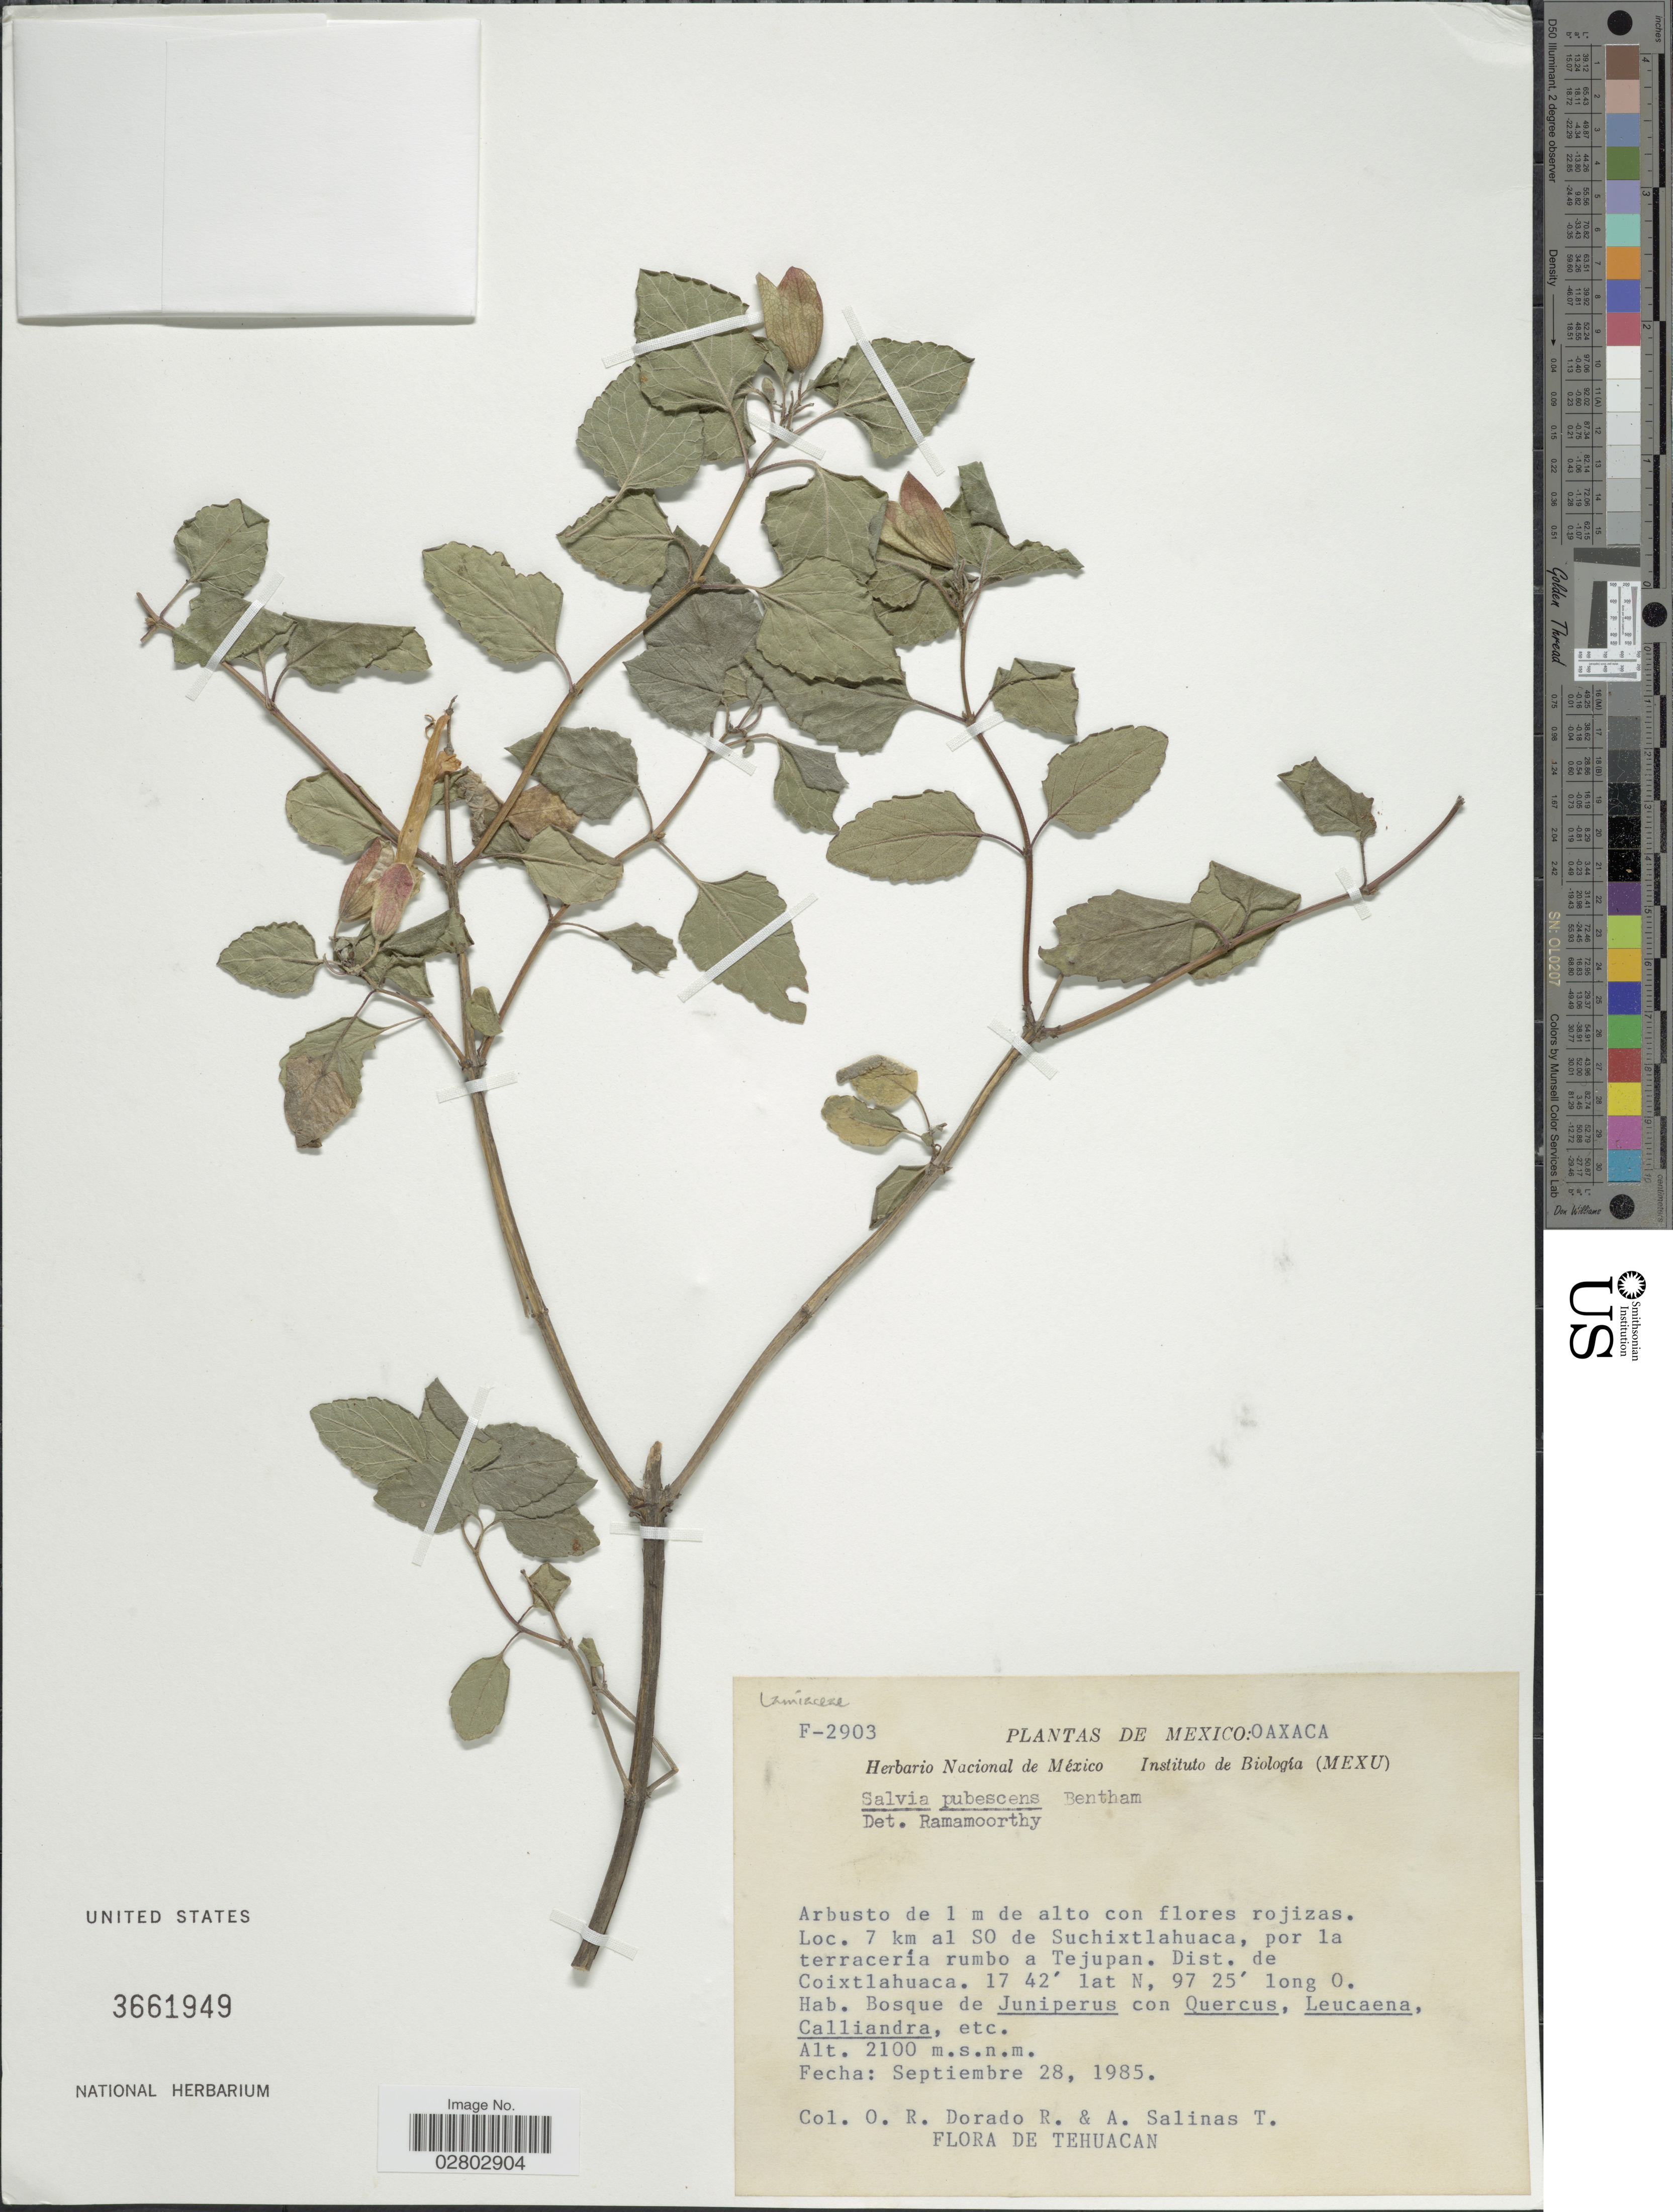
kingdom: Plantae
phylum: Tracheophyta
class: Magnoliopsida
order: Lamiales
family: Lamiaceae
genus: Salvia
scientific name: Salvia pubescens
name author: Benth.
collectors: O. R. Dorado & A. Salinas T.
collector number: F-2903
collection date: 1985-09-28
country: Mexico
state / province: Oaxaca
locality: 7 km al SO de Suchixtlahuaca, por la terracería rumbo a Tejupan, Dist. de Coixtlahuaca.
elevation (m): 2100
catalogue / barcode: US 3661949